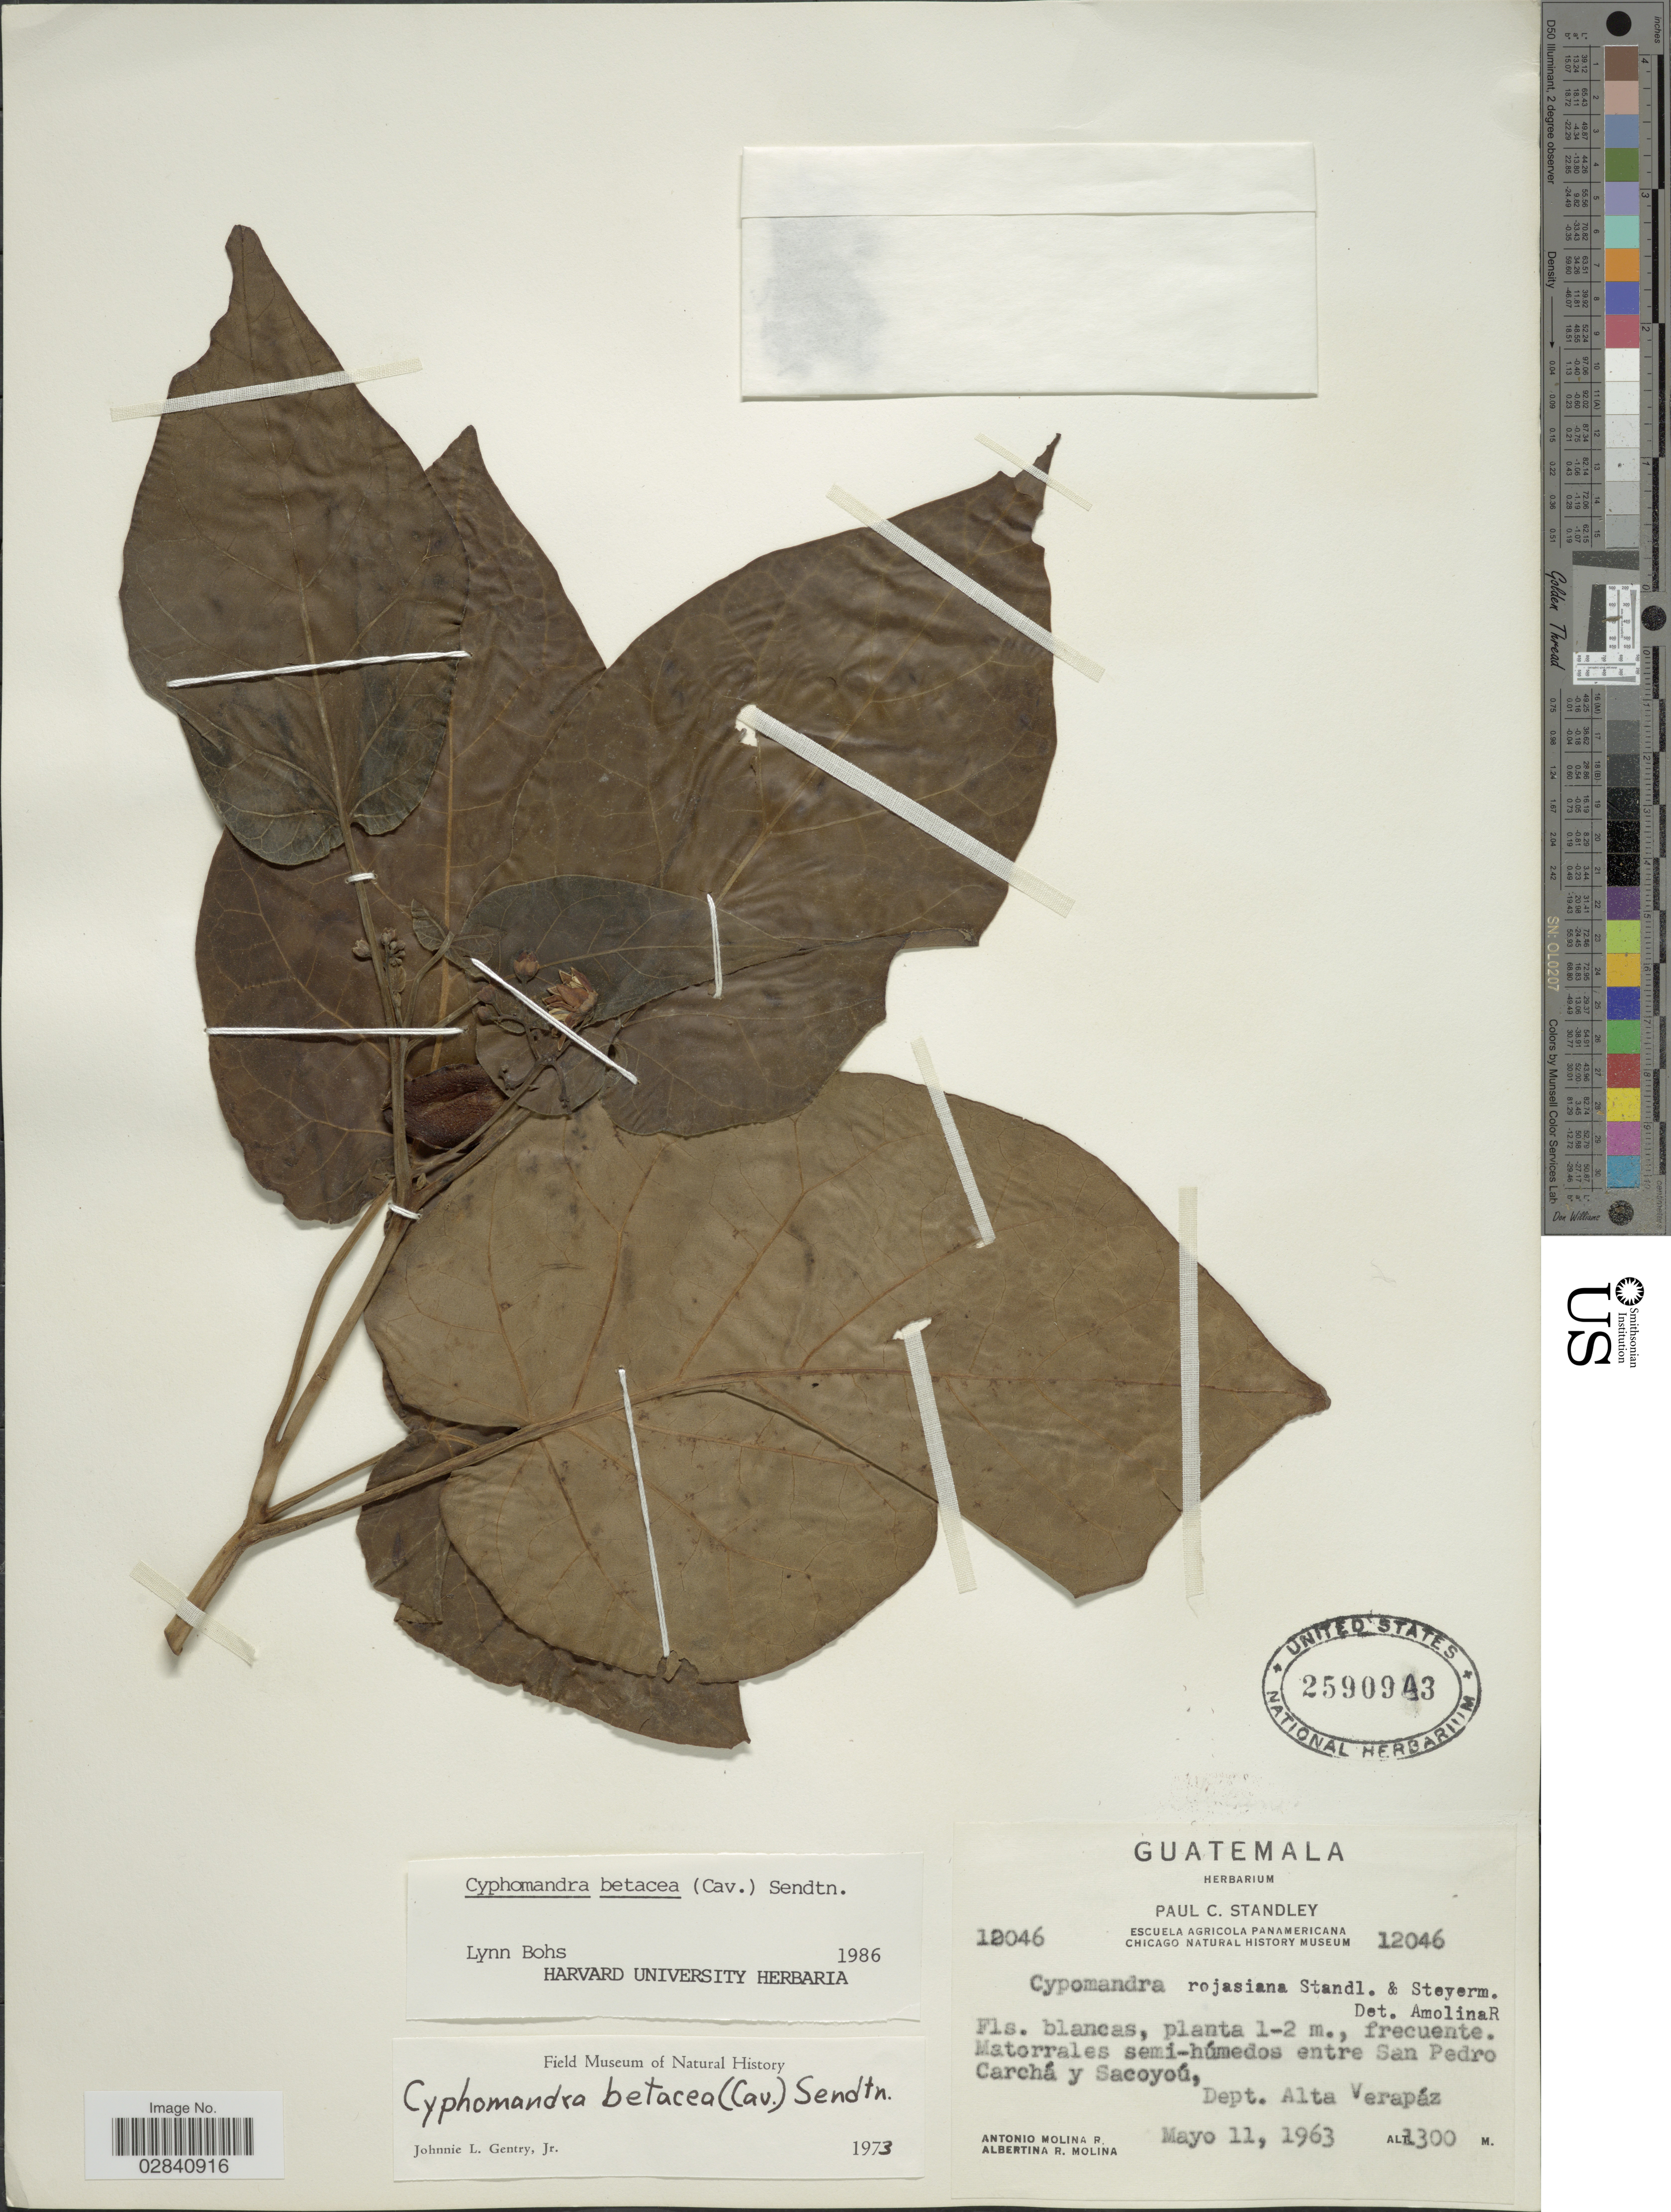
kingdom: Plantae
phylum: Tracheophyta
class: Magnoliopsida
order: Solanales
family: Solanaceae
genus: Cyphomandra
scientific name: Cyphomandra betacea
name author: (Cav.) Sendtn.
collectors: A. Molina R. & A. R. Molina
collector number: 12046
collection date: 1963-05-11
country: Guatemala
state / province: Alta Verapaz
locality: Mattorales semi-húmedos entre San Pedro Carchá y Sacoyoú, Dept. Alta Verapáz.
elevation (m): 1300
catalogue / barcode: US 2590943